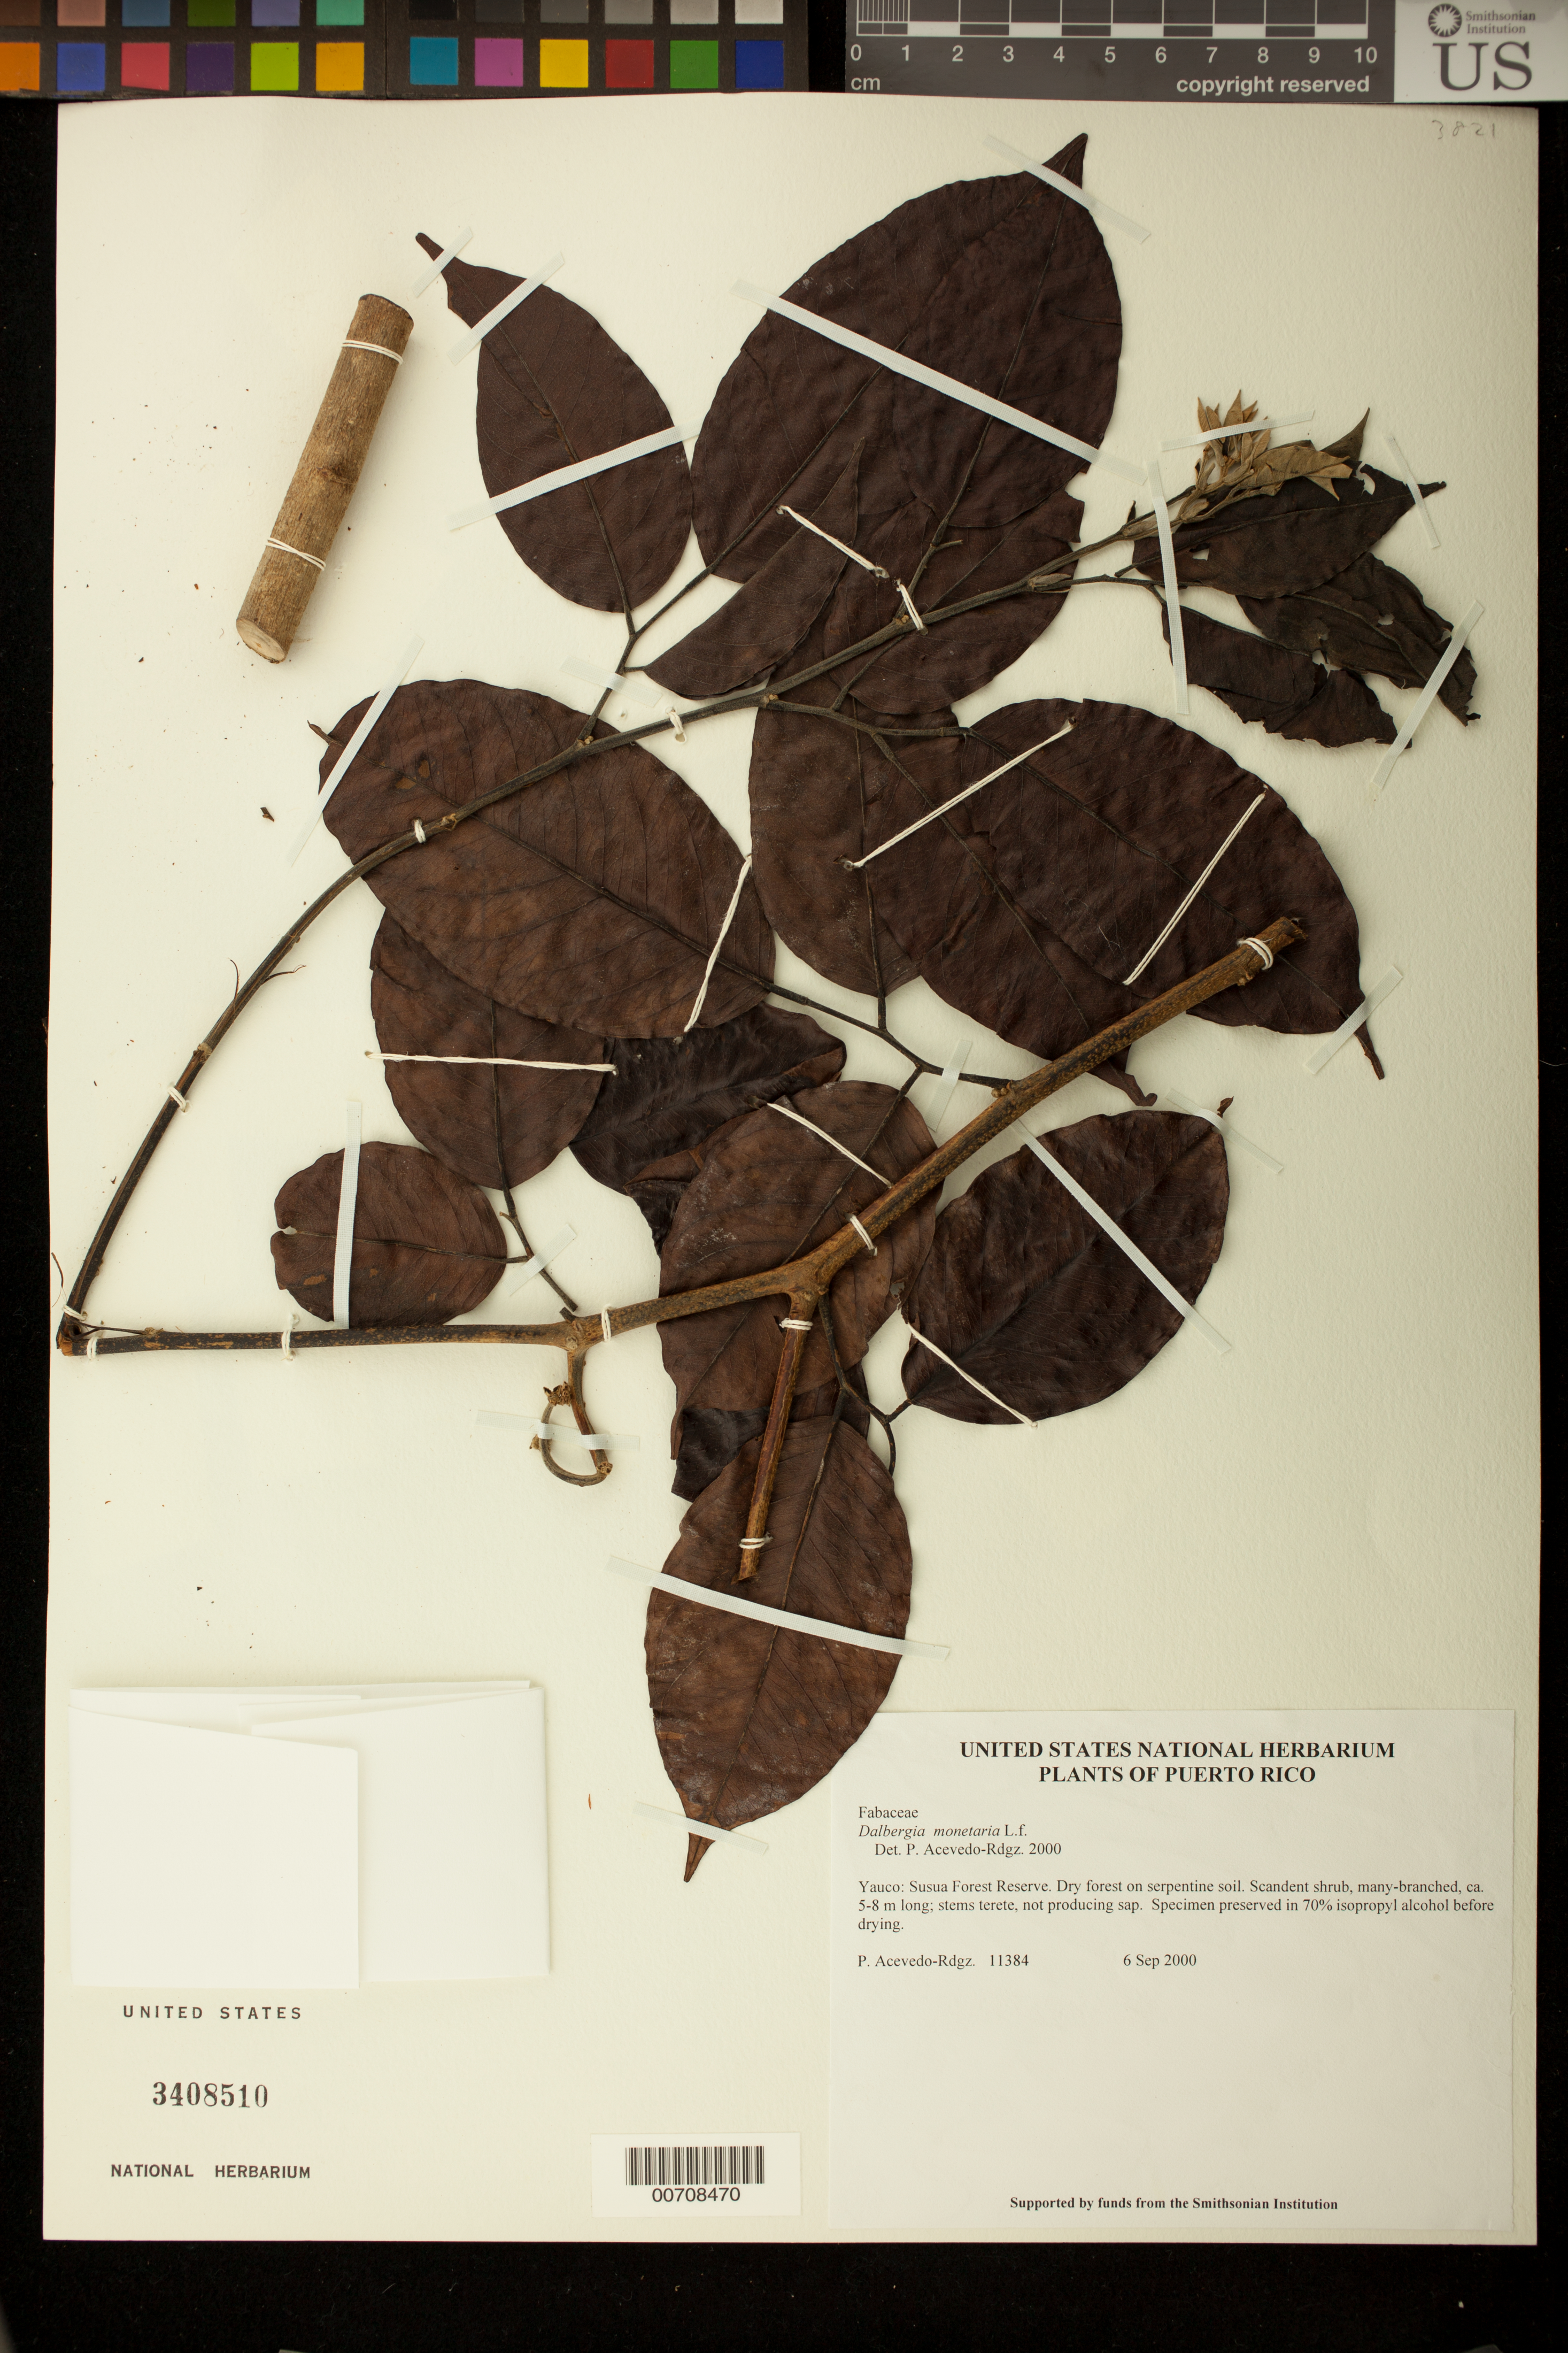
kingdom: Plantae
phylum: Tracheophyta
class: Magnoliopsida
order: Fabales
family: Fabaceae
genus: Dalbergia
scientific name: Dalbergia monetaria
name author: L. f.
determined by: Acevedo-Rodríguez, P., (BOT), Smithsonian Institution - National Museum of Natural History (UNITED STATES)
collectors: P. Acevedo-Rodr.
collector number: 11384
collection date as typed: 06 Sep 2000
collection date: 2000-09-06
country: Puerto Rico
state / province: Yauco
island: Puerto Rico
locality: Yauco: Susua Forest Reserve.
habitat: Dry forest on serpentine soil.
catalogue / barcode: US 3408510